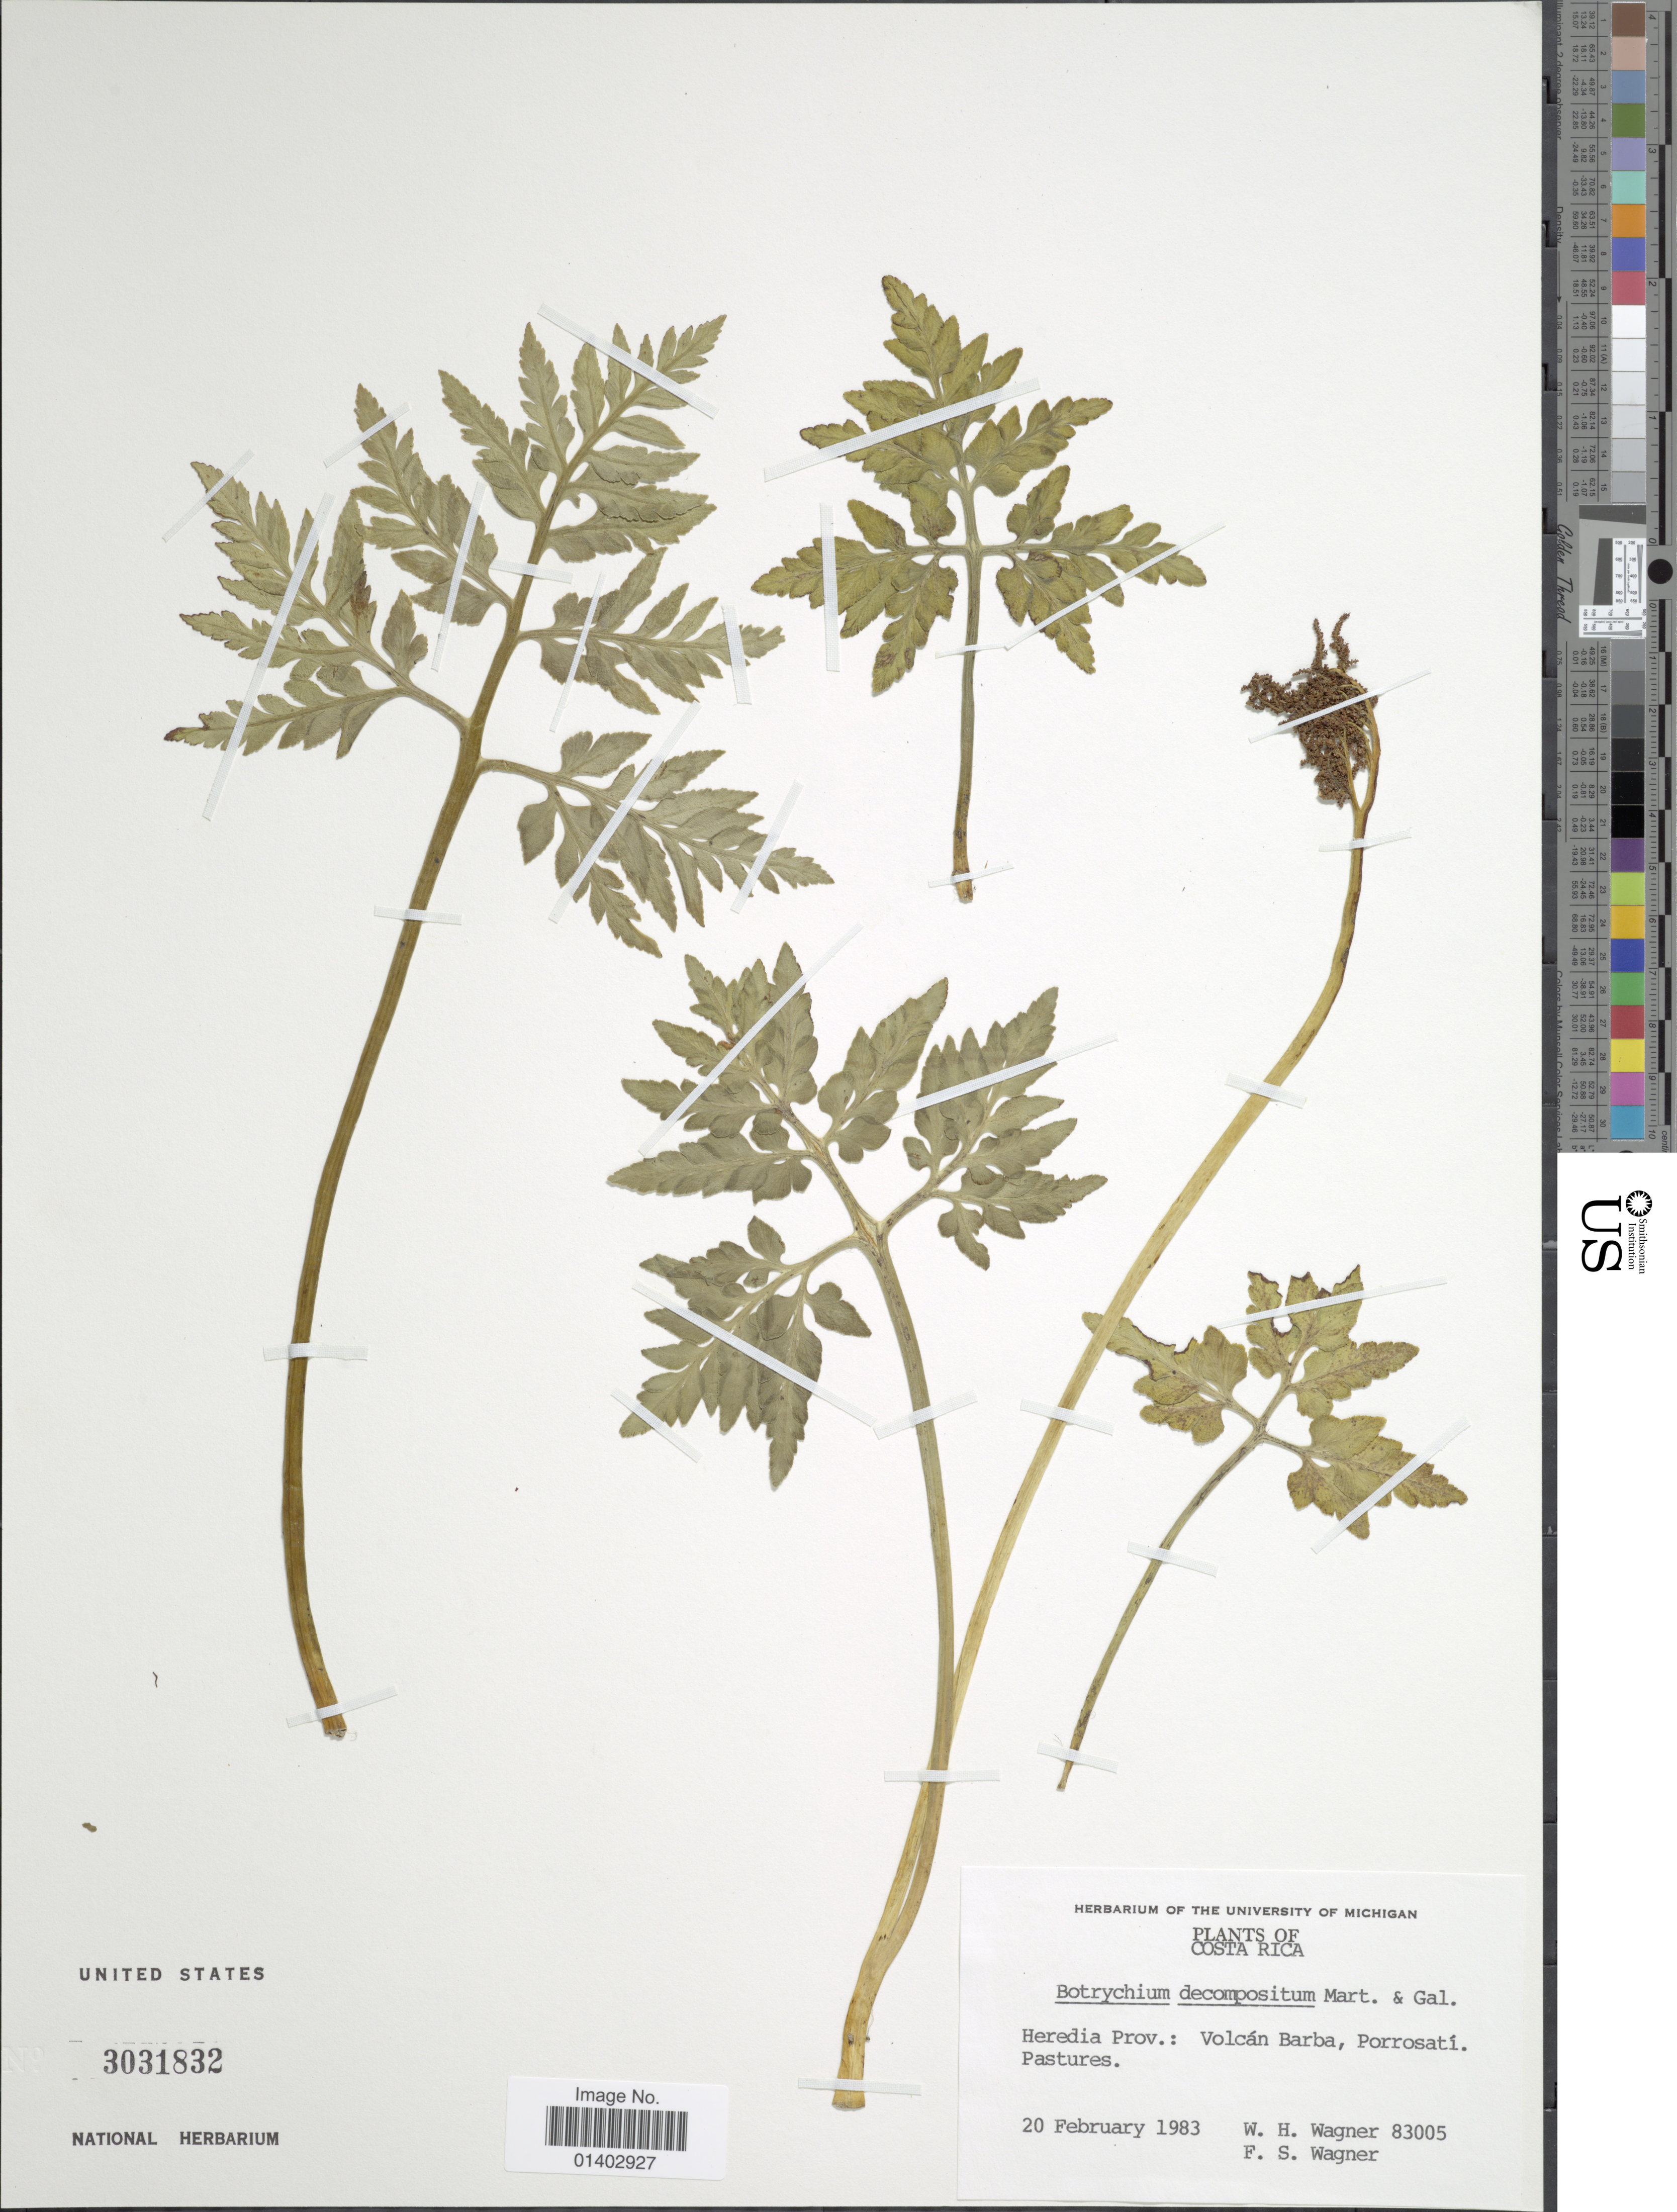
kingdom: Plantae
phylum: Tracheophyta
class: Polypodiopsida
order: Ophioglossales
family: Ophioglossaceae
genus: Botrychium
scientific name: Botrychium dissectum subsp. decompositum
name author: (M. Martens & Galeotti) R.T. Clausen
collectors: W. H. Wagner & F. S. Wagner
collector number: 83005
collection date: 1983-02-20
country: Costa Rica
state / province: Heredia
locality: Volcán Barba, Porrosatí, Pastures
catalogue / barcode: US 3031832